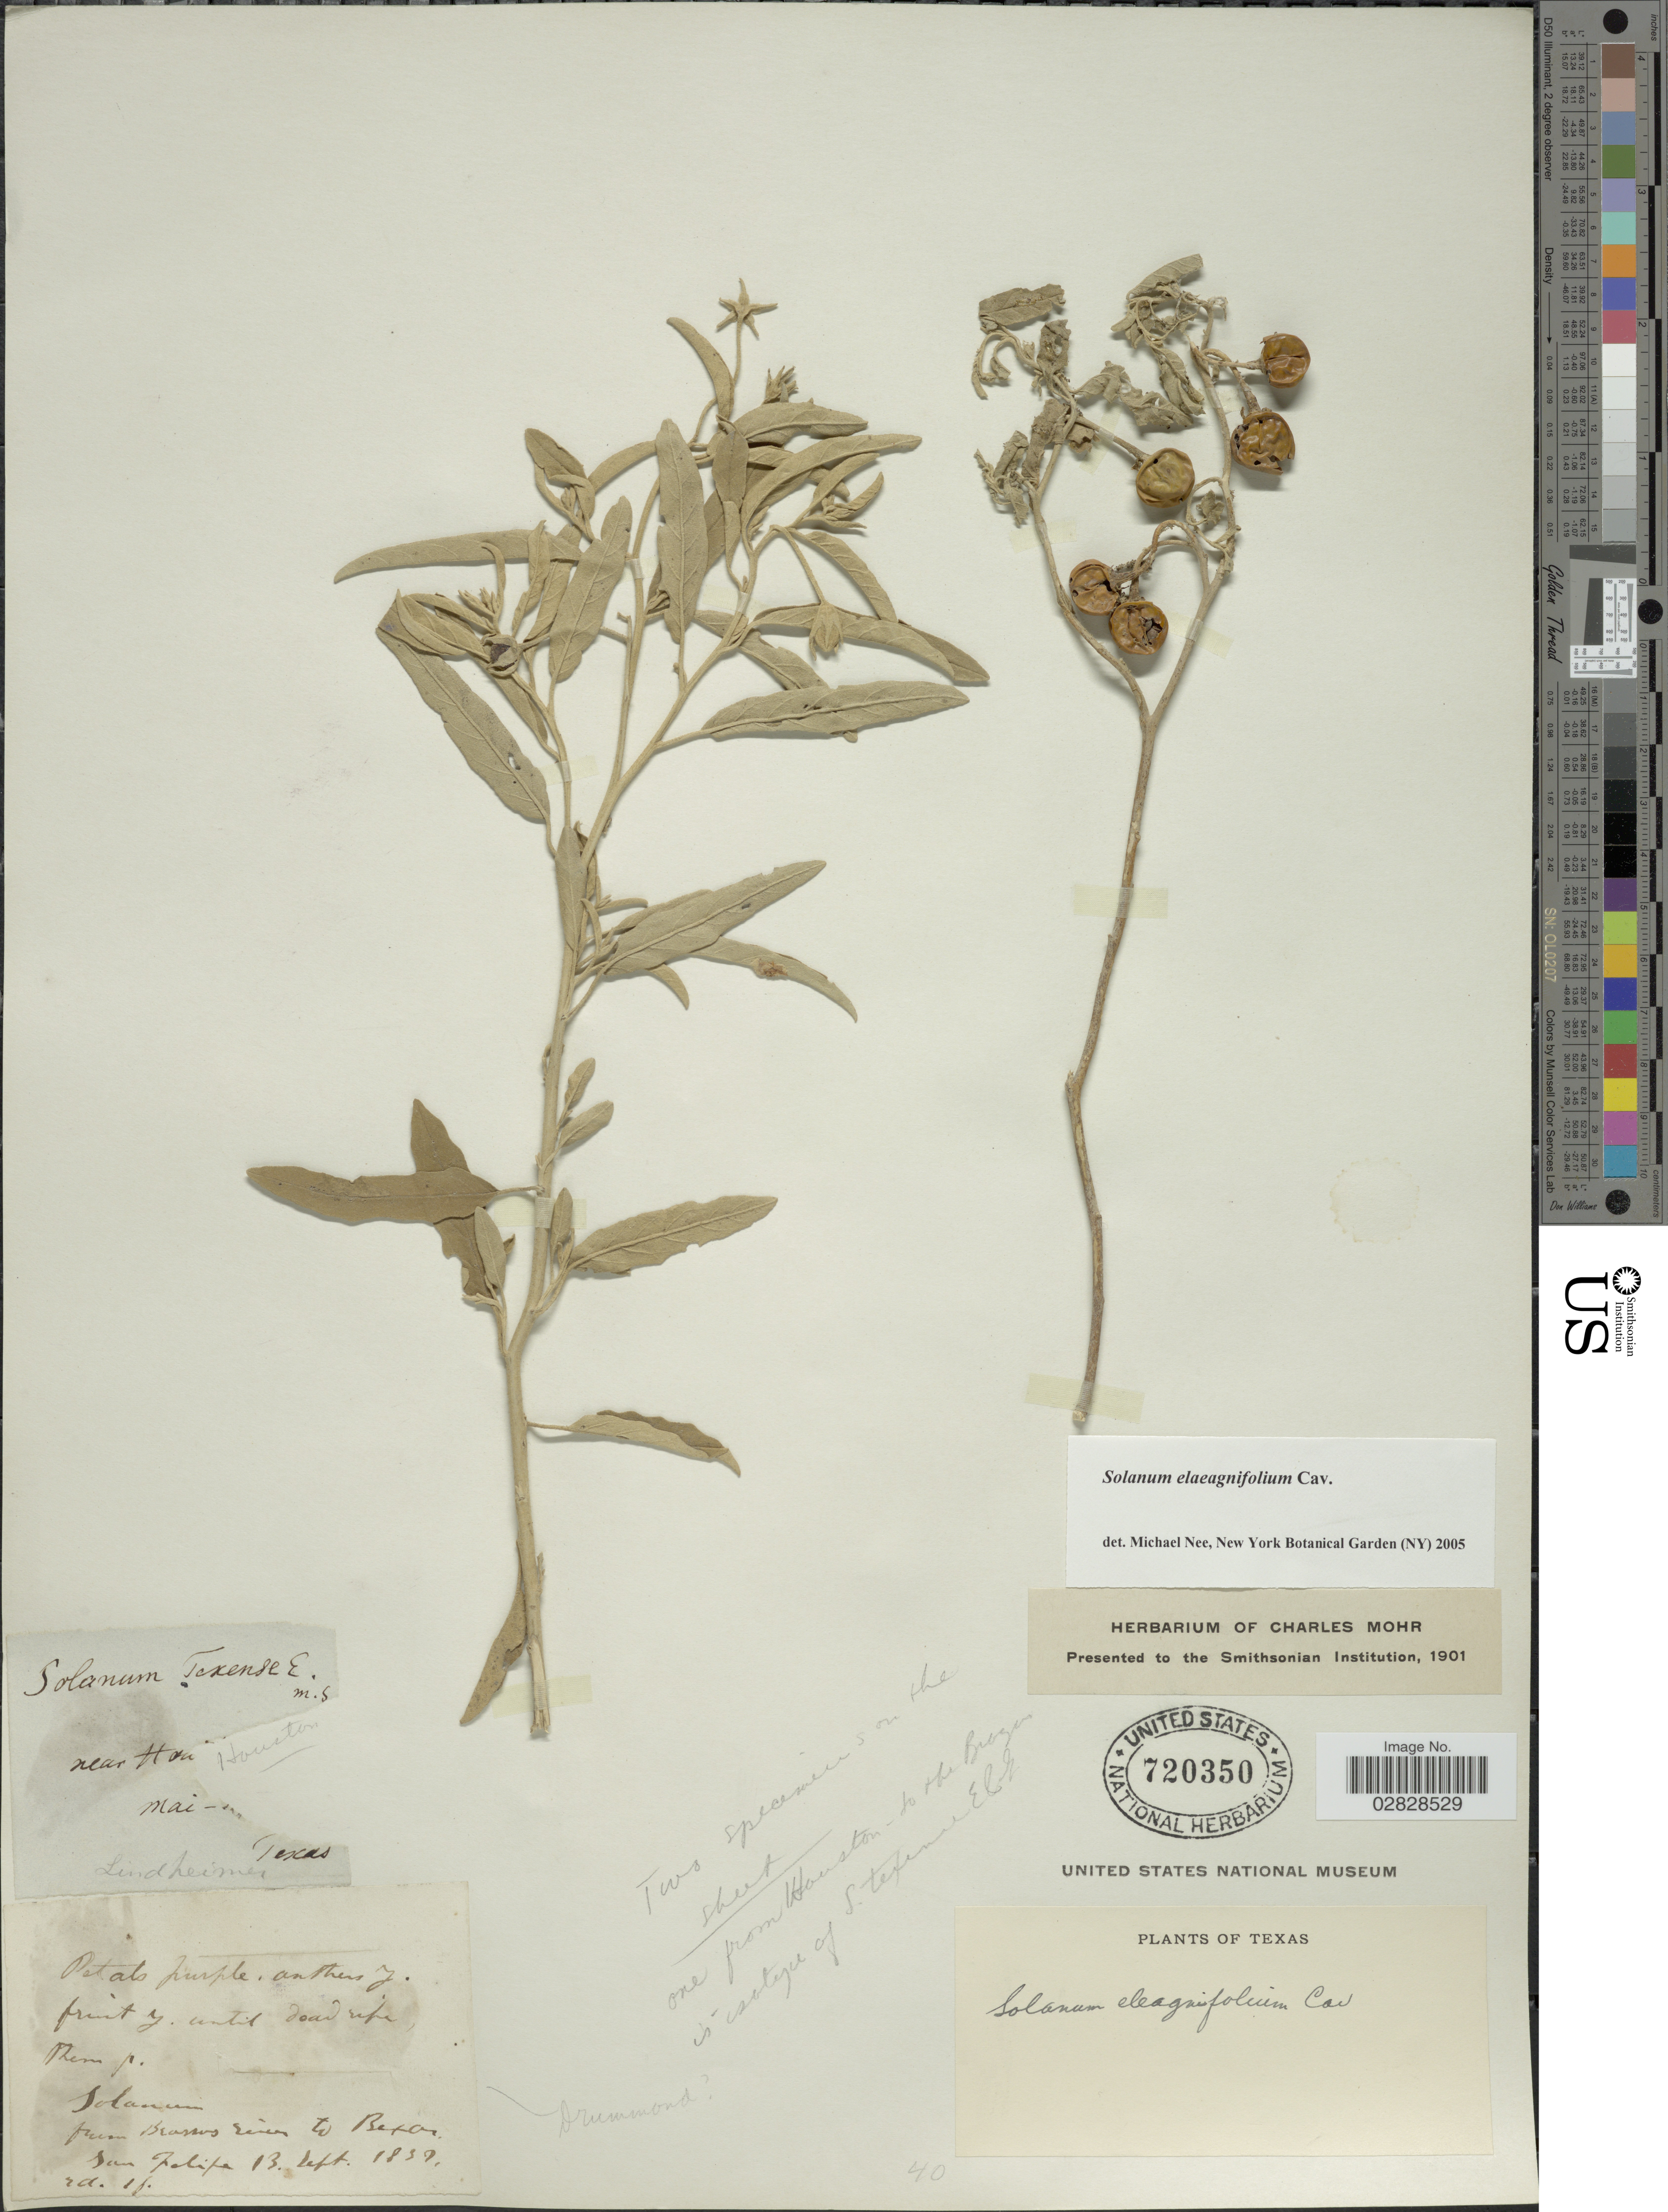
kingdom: Plantae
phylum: Tracheophyta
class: Magnoliopsida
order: Solanales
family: Solanaceae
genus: Solanum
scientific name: Solanum elaeagnifolium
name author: Cav.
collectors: -. Lindheimer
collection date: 1837-09-13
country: United States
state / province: Texas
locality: Near Houston. From Brazos river to Bexar. San Felipe.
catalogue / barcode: US 720350